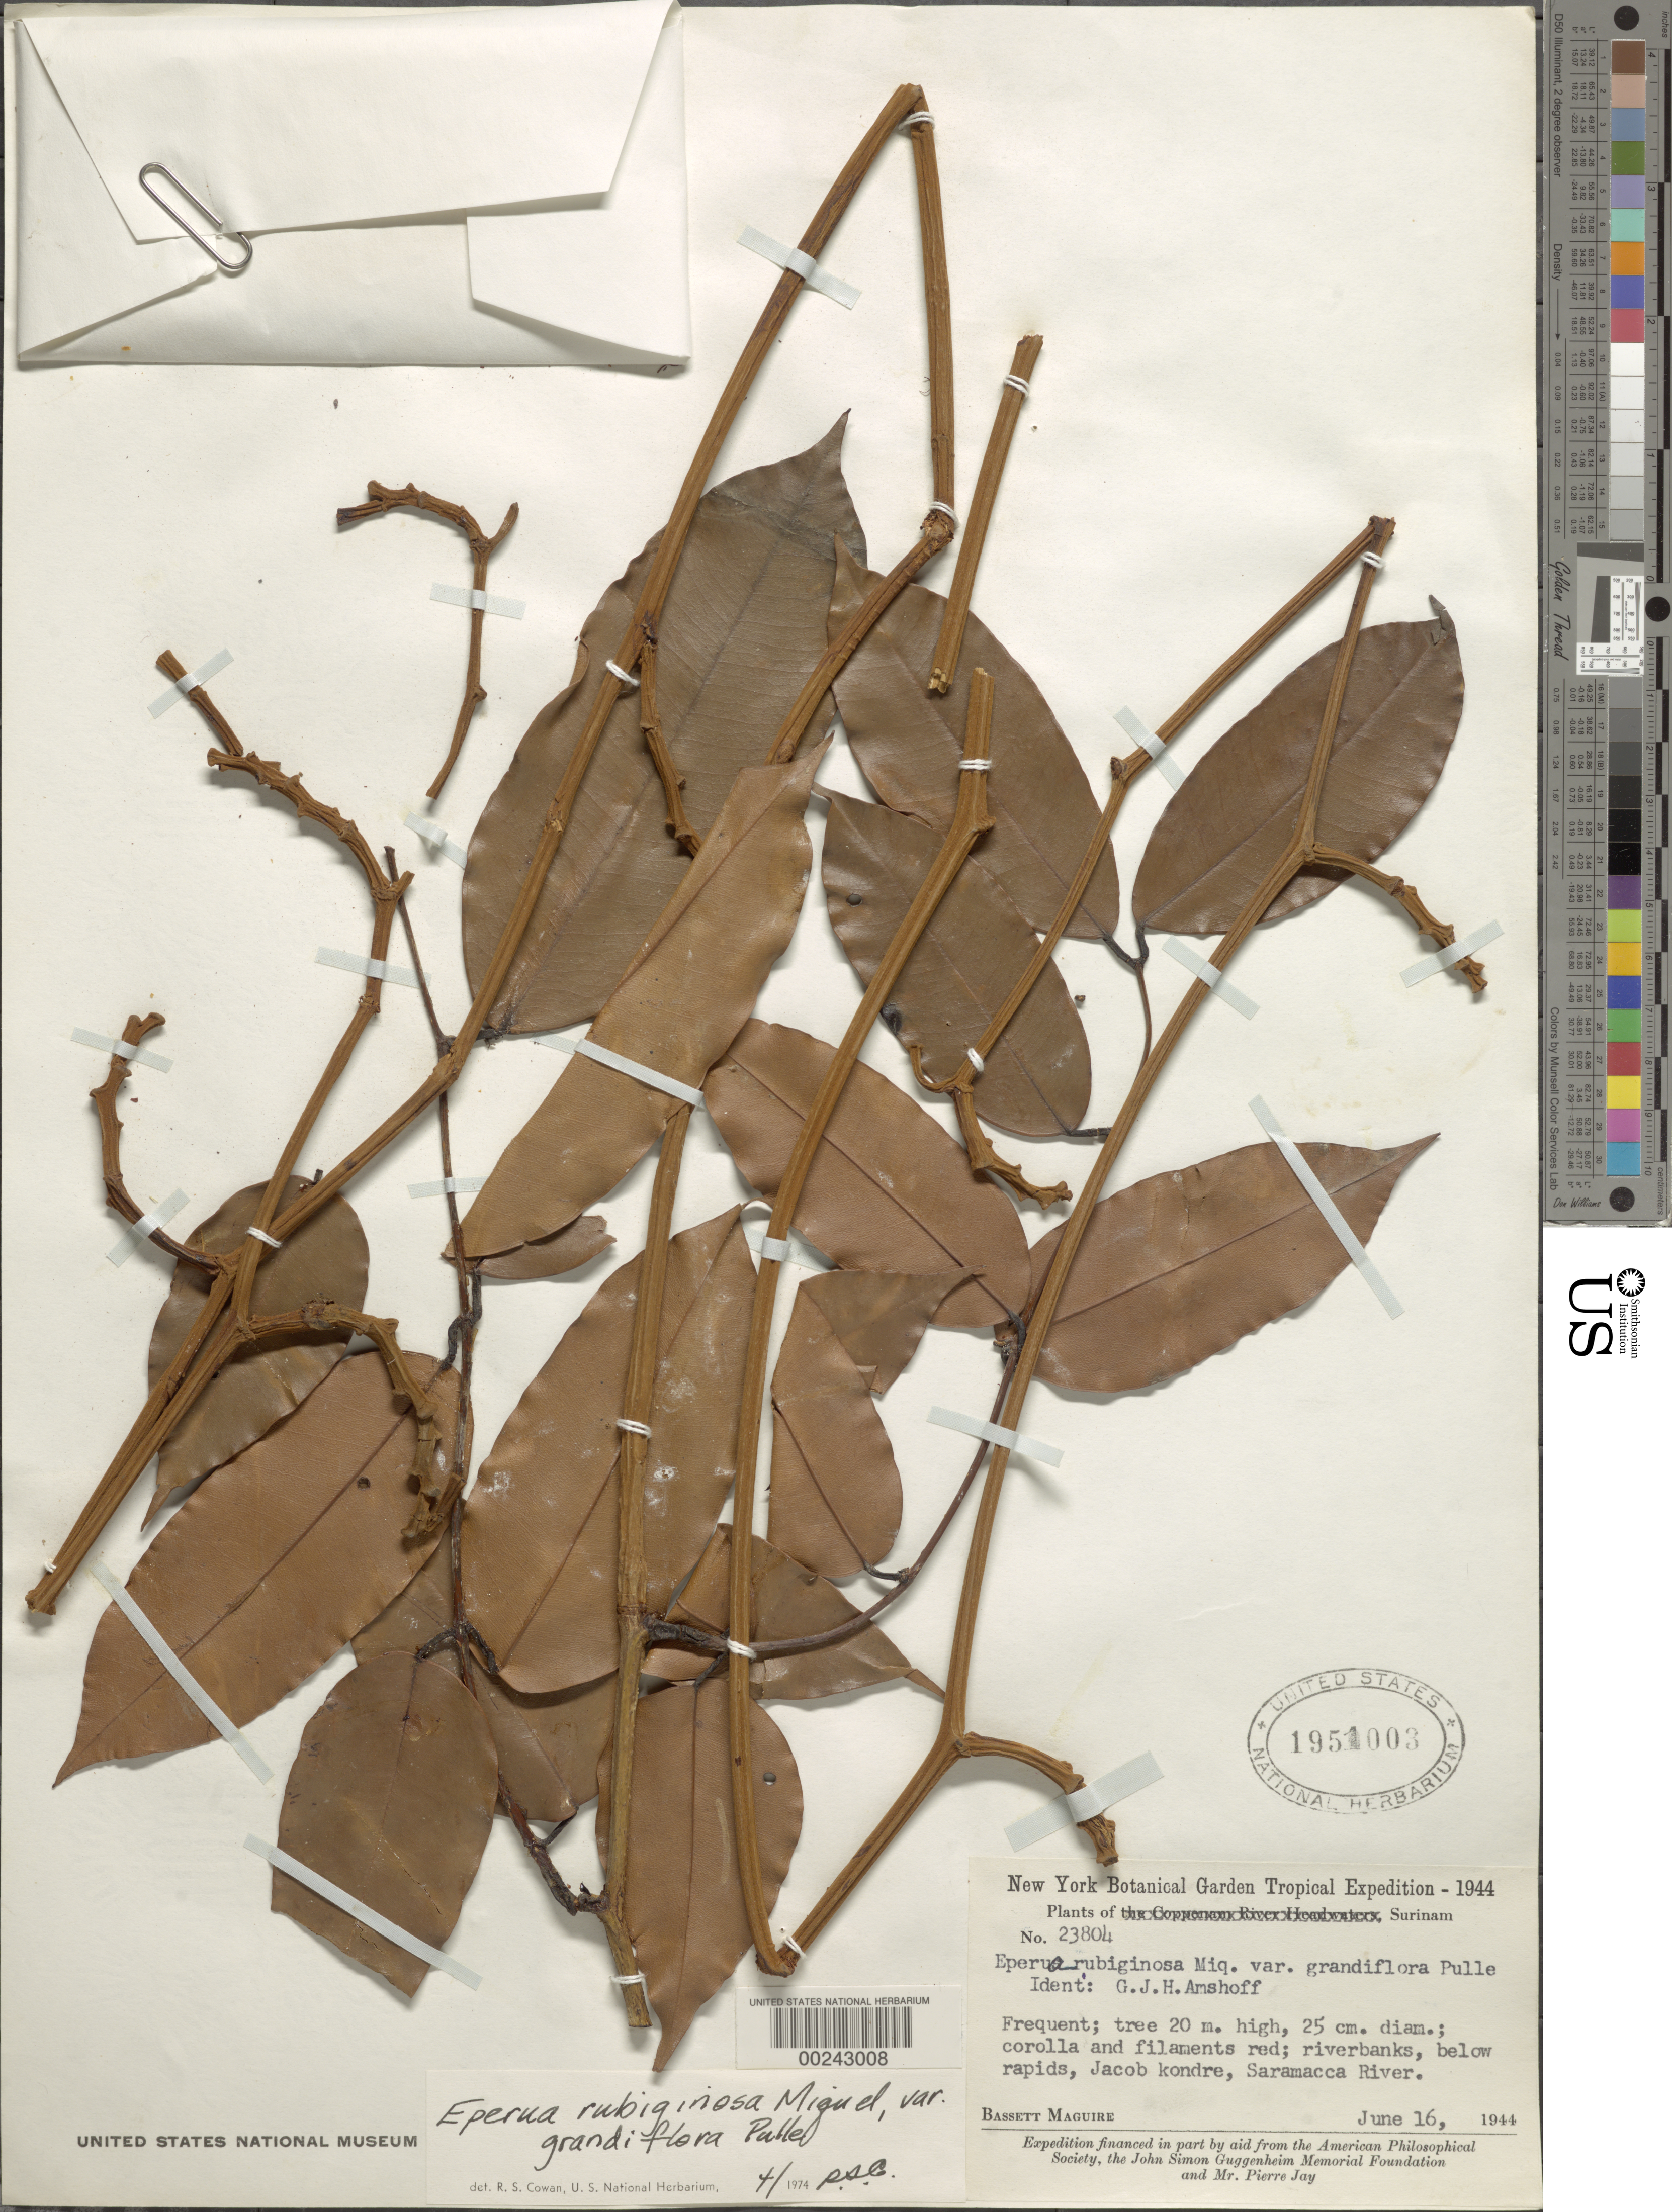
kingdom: Plantae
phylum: Tracheophyta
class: Magnoliopsida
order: Fabales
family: Fabaceae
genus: Eperua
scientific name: Eperua rubiginosa var. grandiflora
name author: Pulle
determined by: Fortes, E. A.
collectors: B. Maguire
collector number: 23804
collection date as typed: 16 Jun 1944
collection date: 1944-06-16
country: Suriname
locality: Below rapids jacob kondre, saramacca river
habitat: River banks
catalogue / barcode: US 1951003